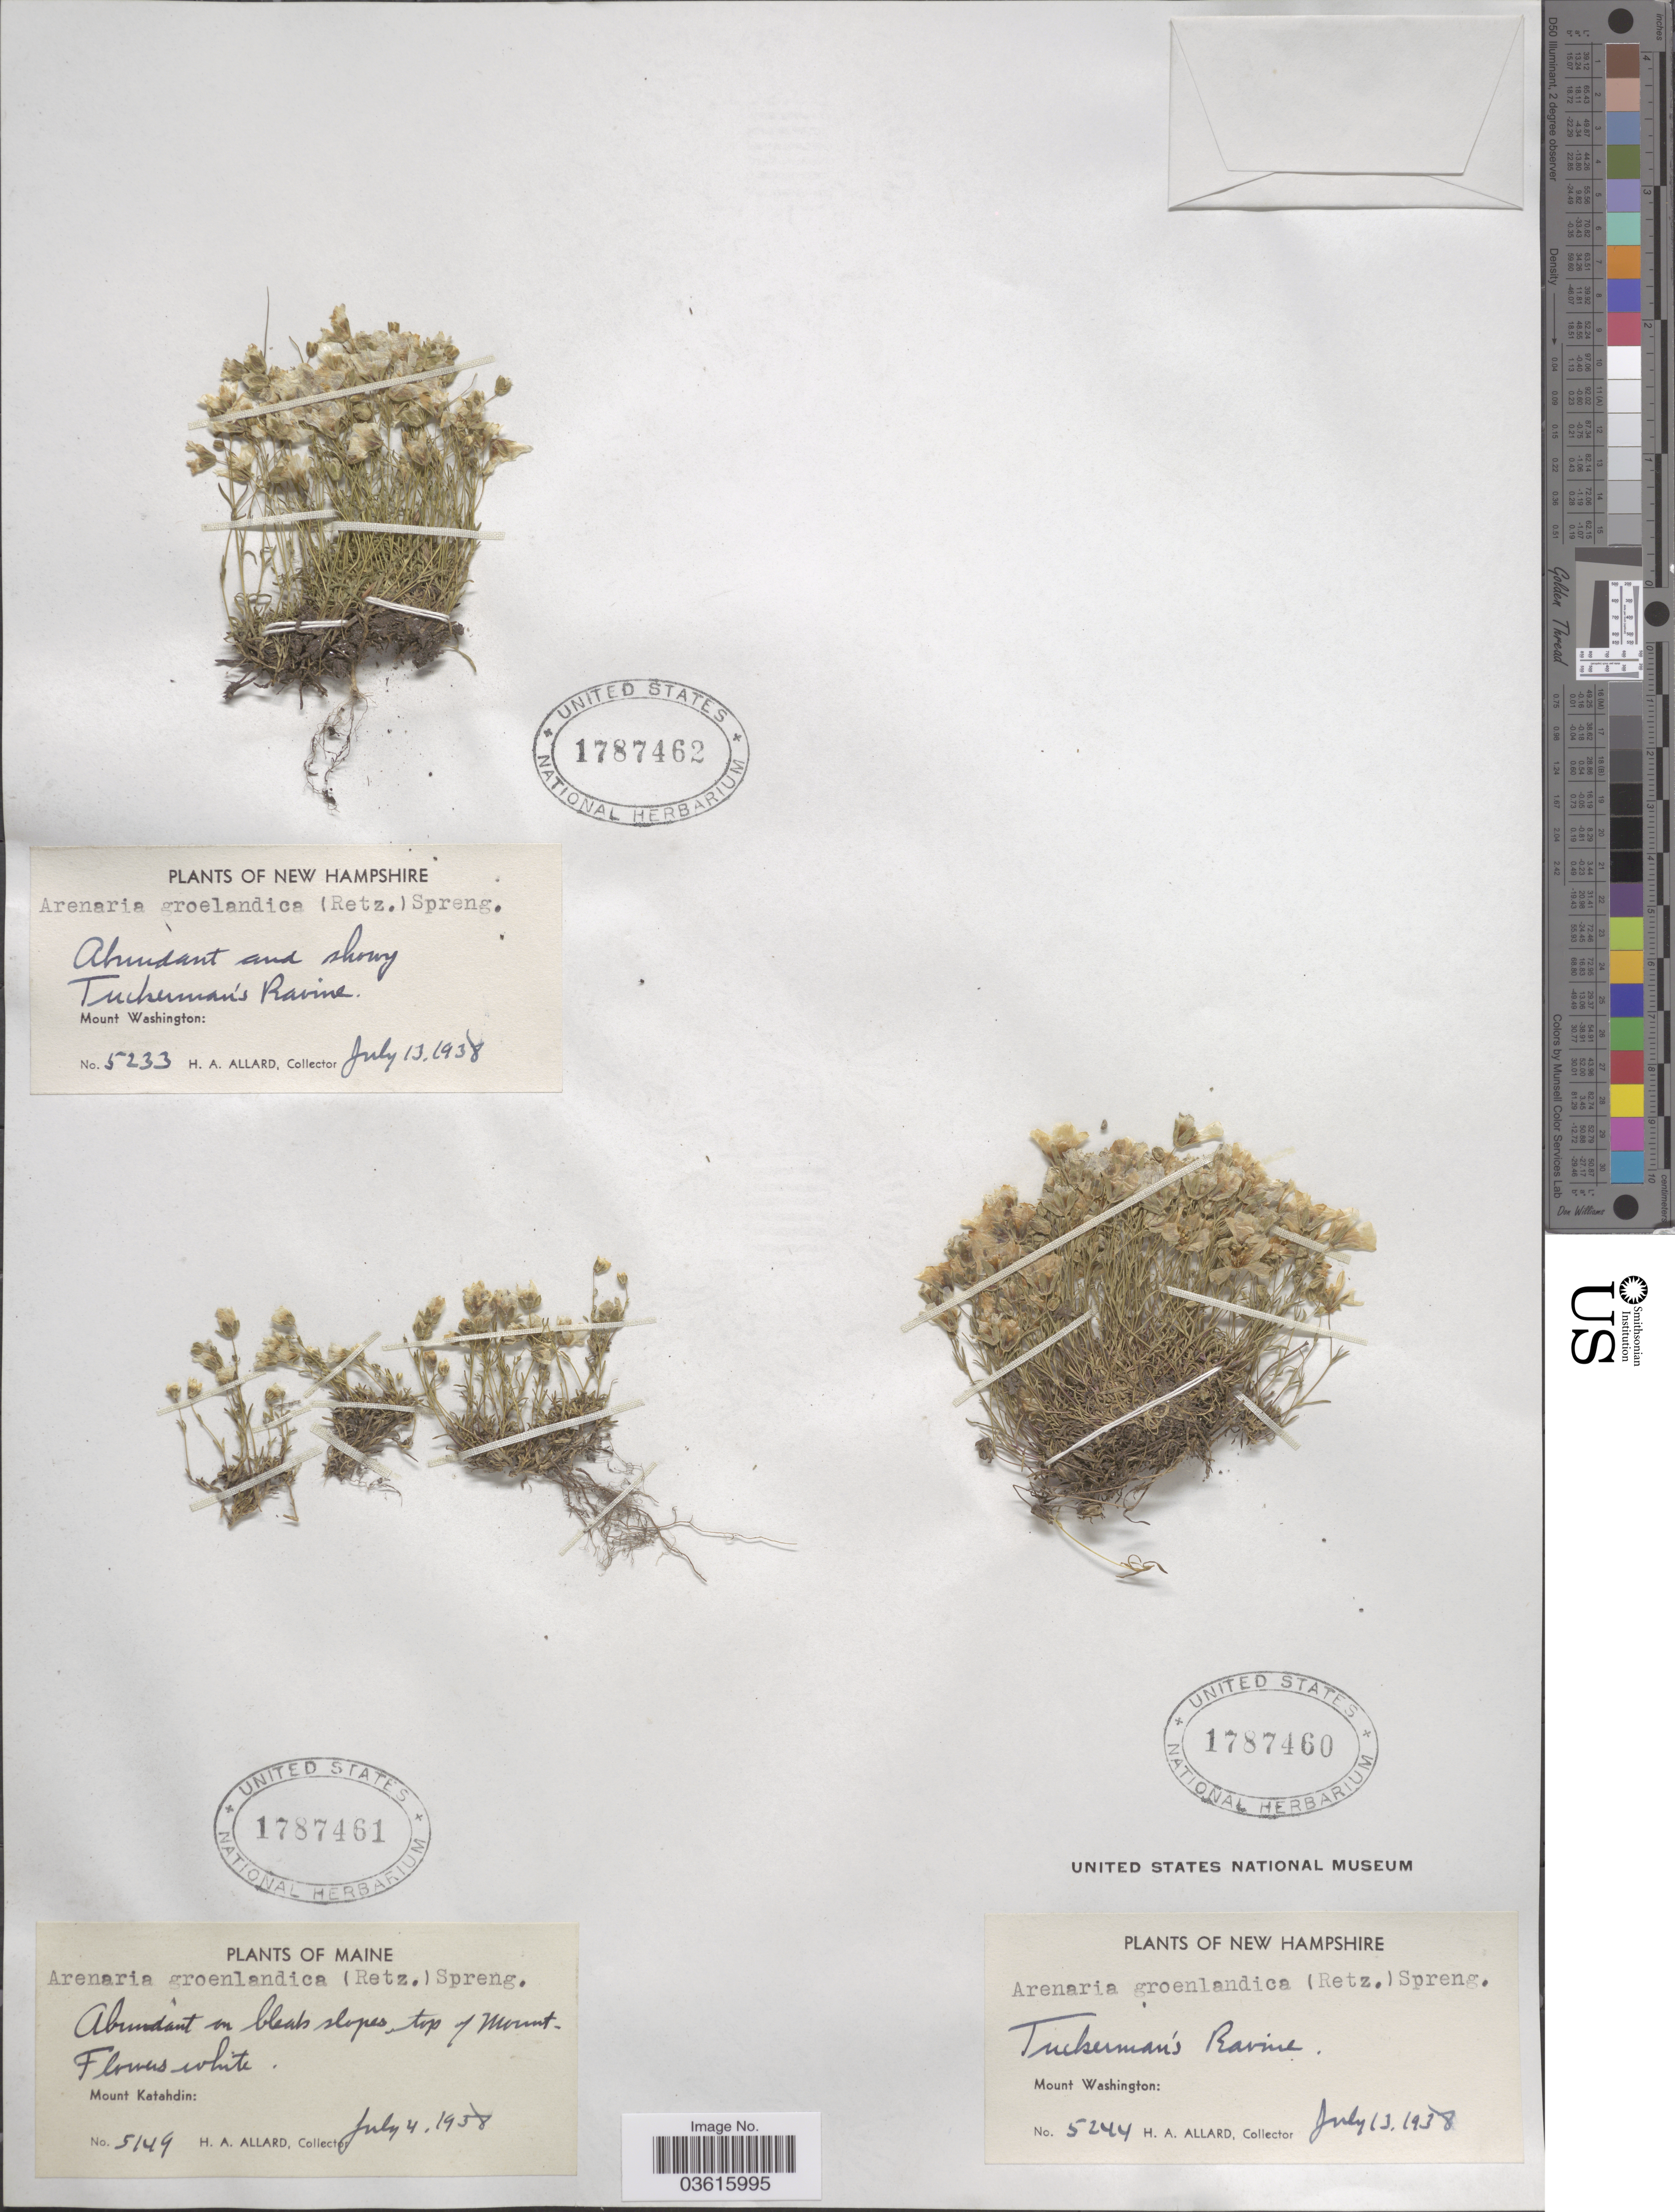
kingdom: Plantae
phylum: Tracheophyta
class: Magnoliopsida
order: Caryophyllales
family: Caryophyllaceae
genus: Minuartia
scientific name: Minuartia groenlandica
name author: (Retz.) Ostenf.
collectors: H. A. Allard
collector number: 5233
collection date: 1938-07-13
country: United States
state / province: New Hampshire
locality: Tuckeman's Ravine. Mount Washington.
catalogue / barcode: US 1787462-3